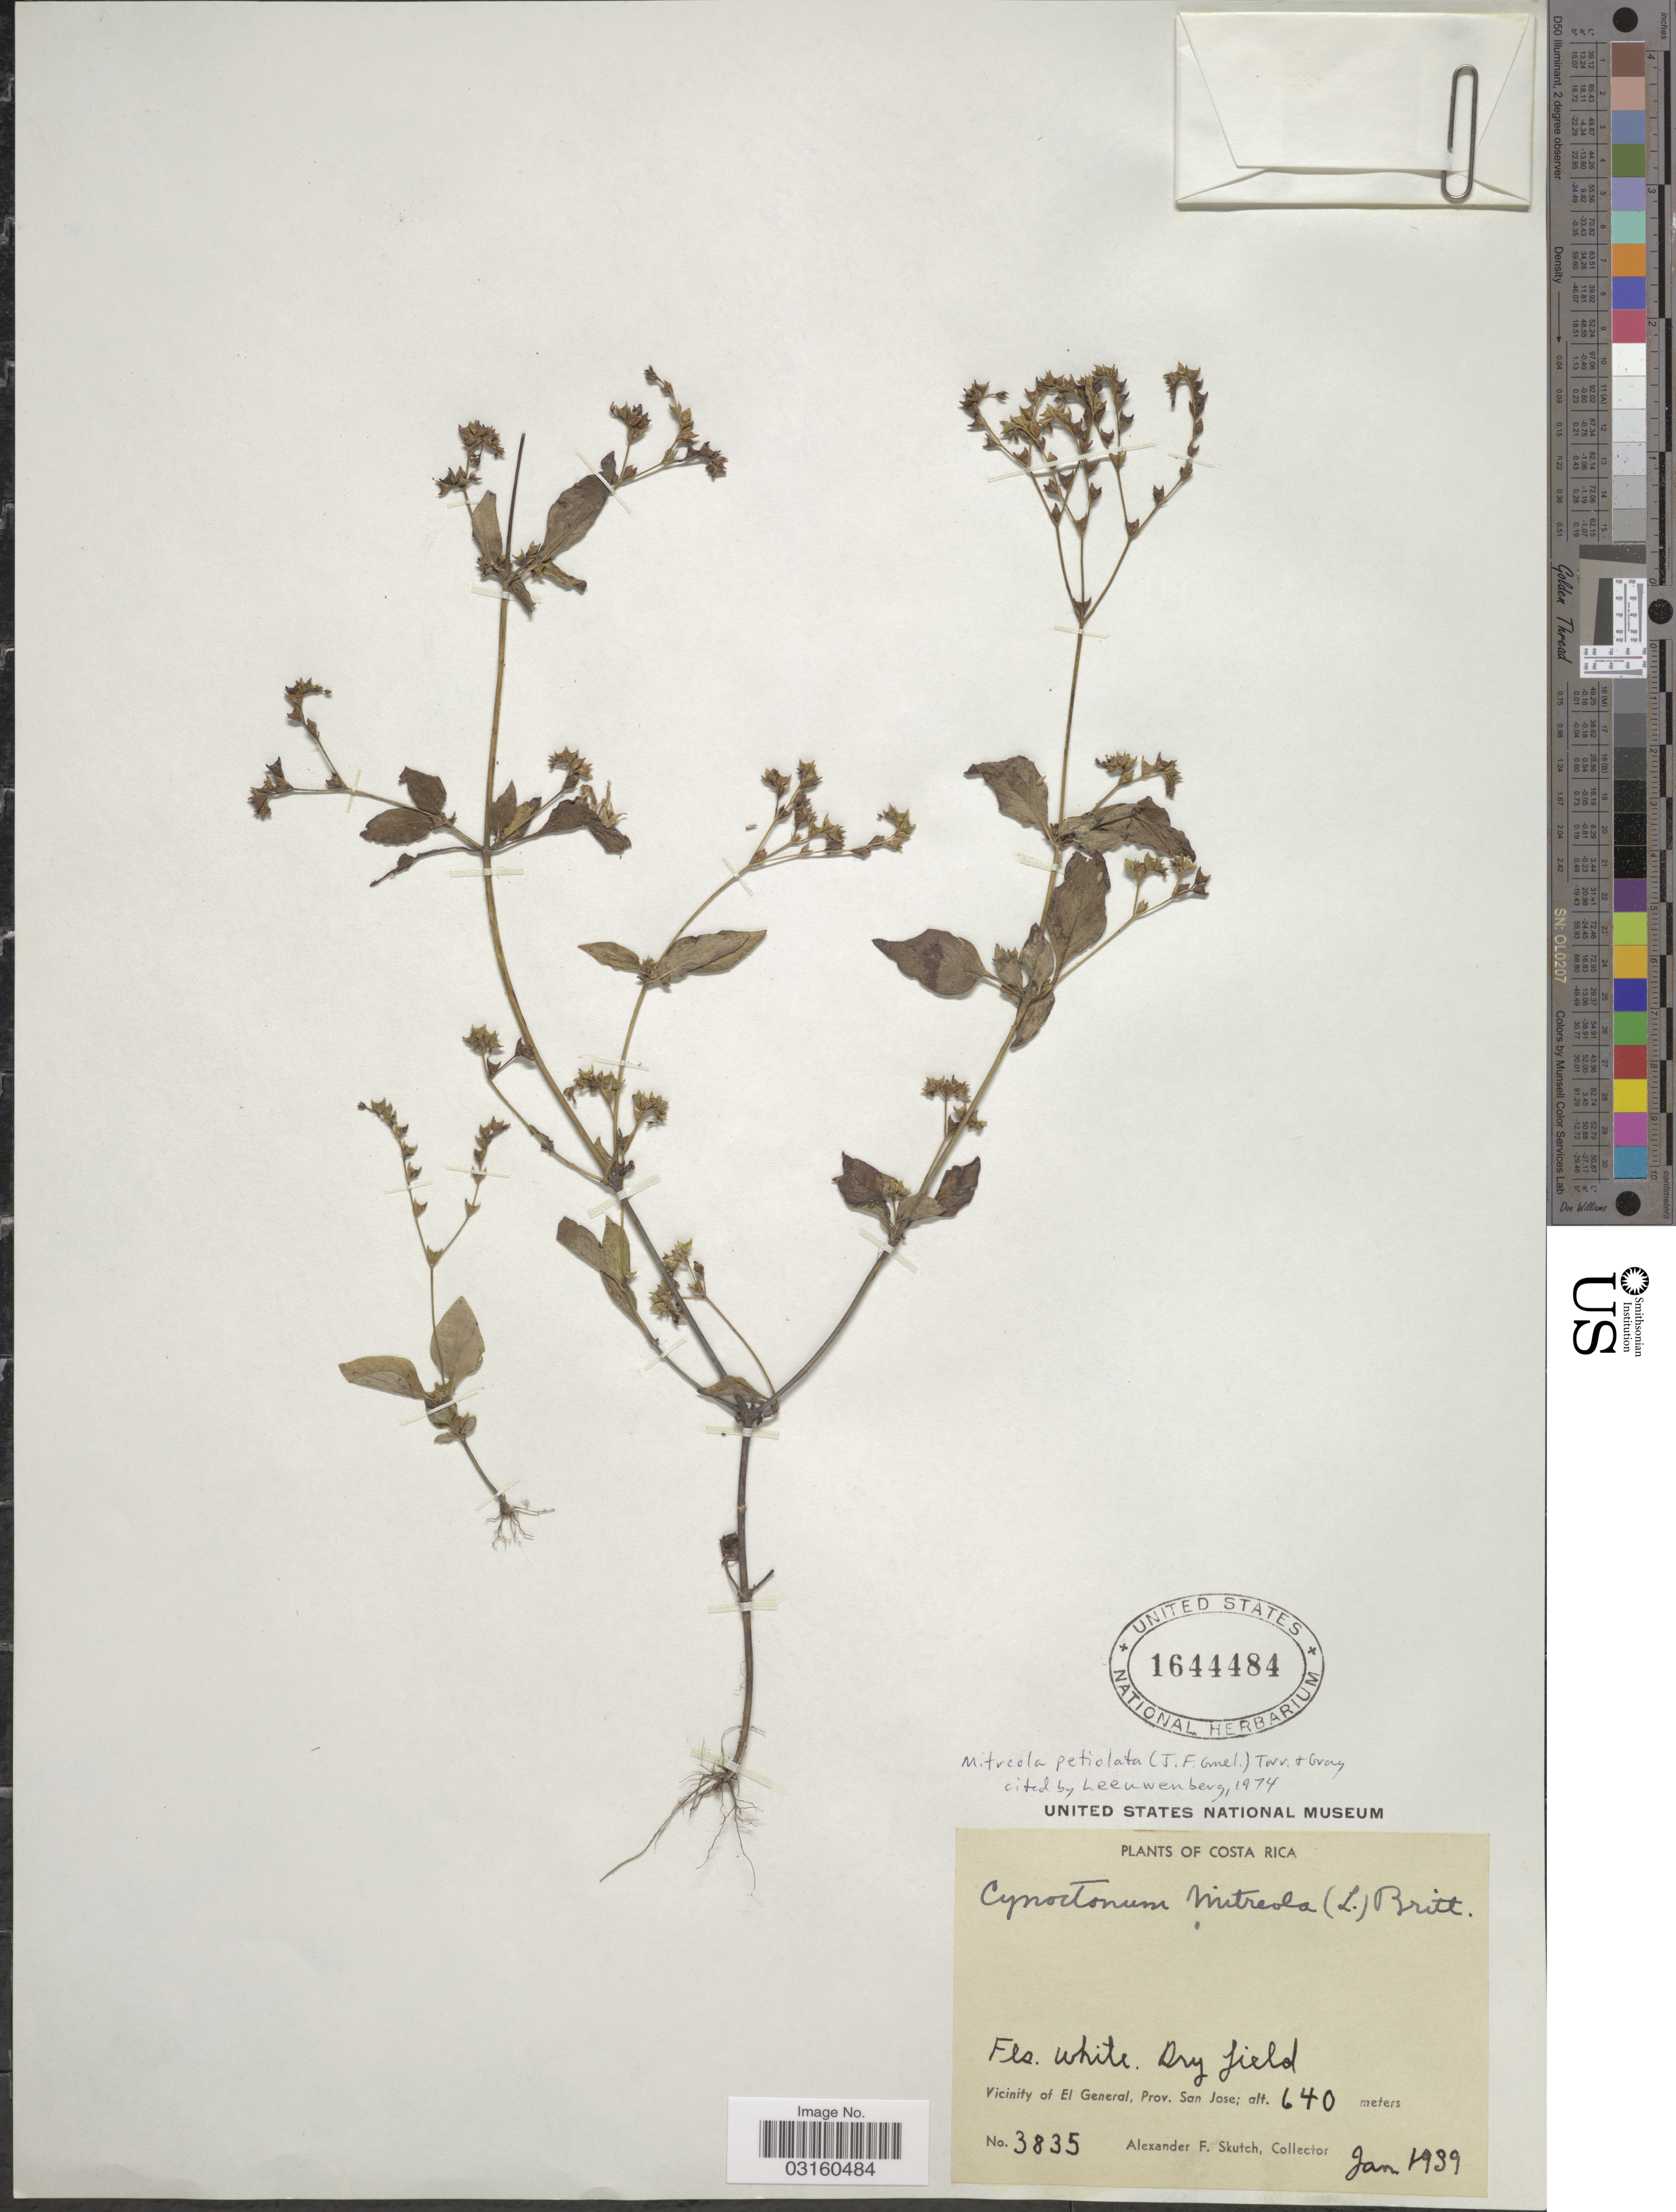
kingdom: Plantae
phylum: Tracheophyta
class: Magnoliopsida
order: Gentianales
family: Loganiaceae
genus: Mitreola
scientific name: Mitreola petiolata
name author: (J.F. Gmel.) Torr. & A. Gray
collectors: A. F. Skutch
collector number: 3835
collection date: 1939-01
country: Costa Rica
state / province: San José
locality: Vicinity of El General.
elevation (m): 640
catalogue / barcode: US 1644484